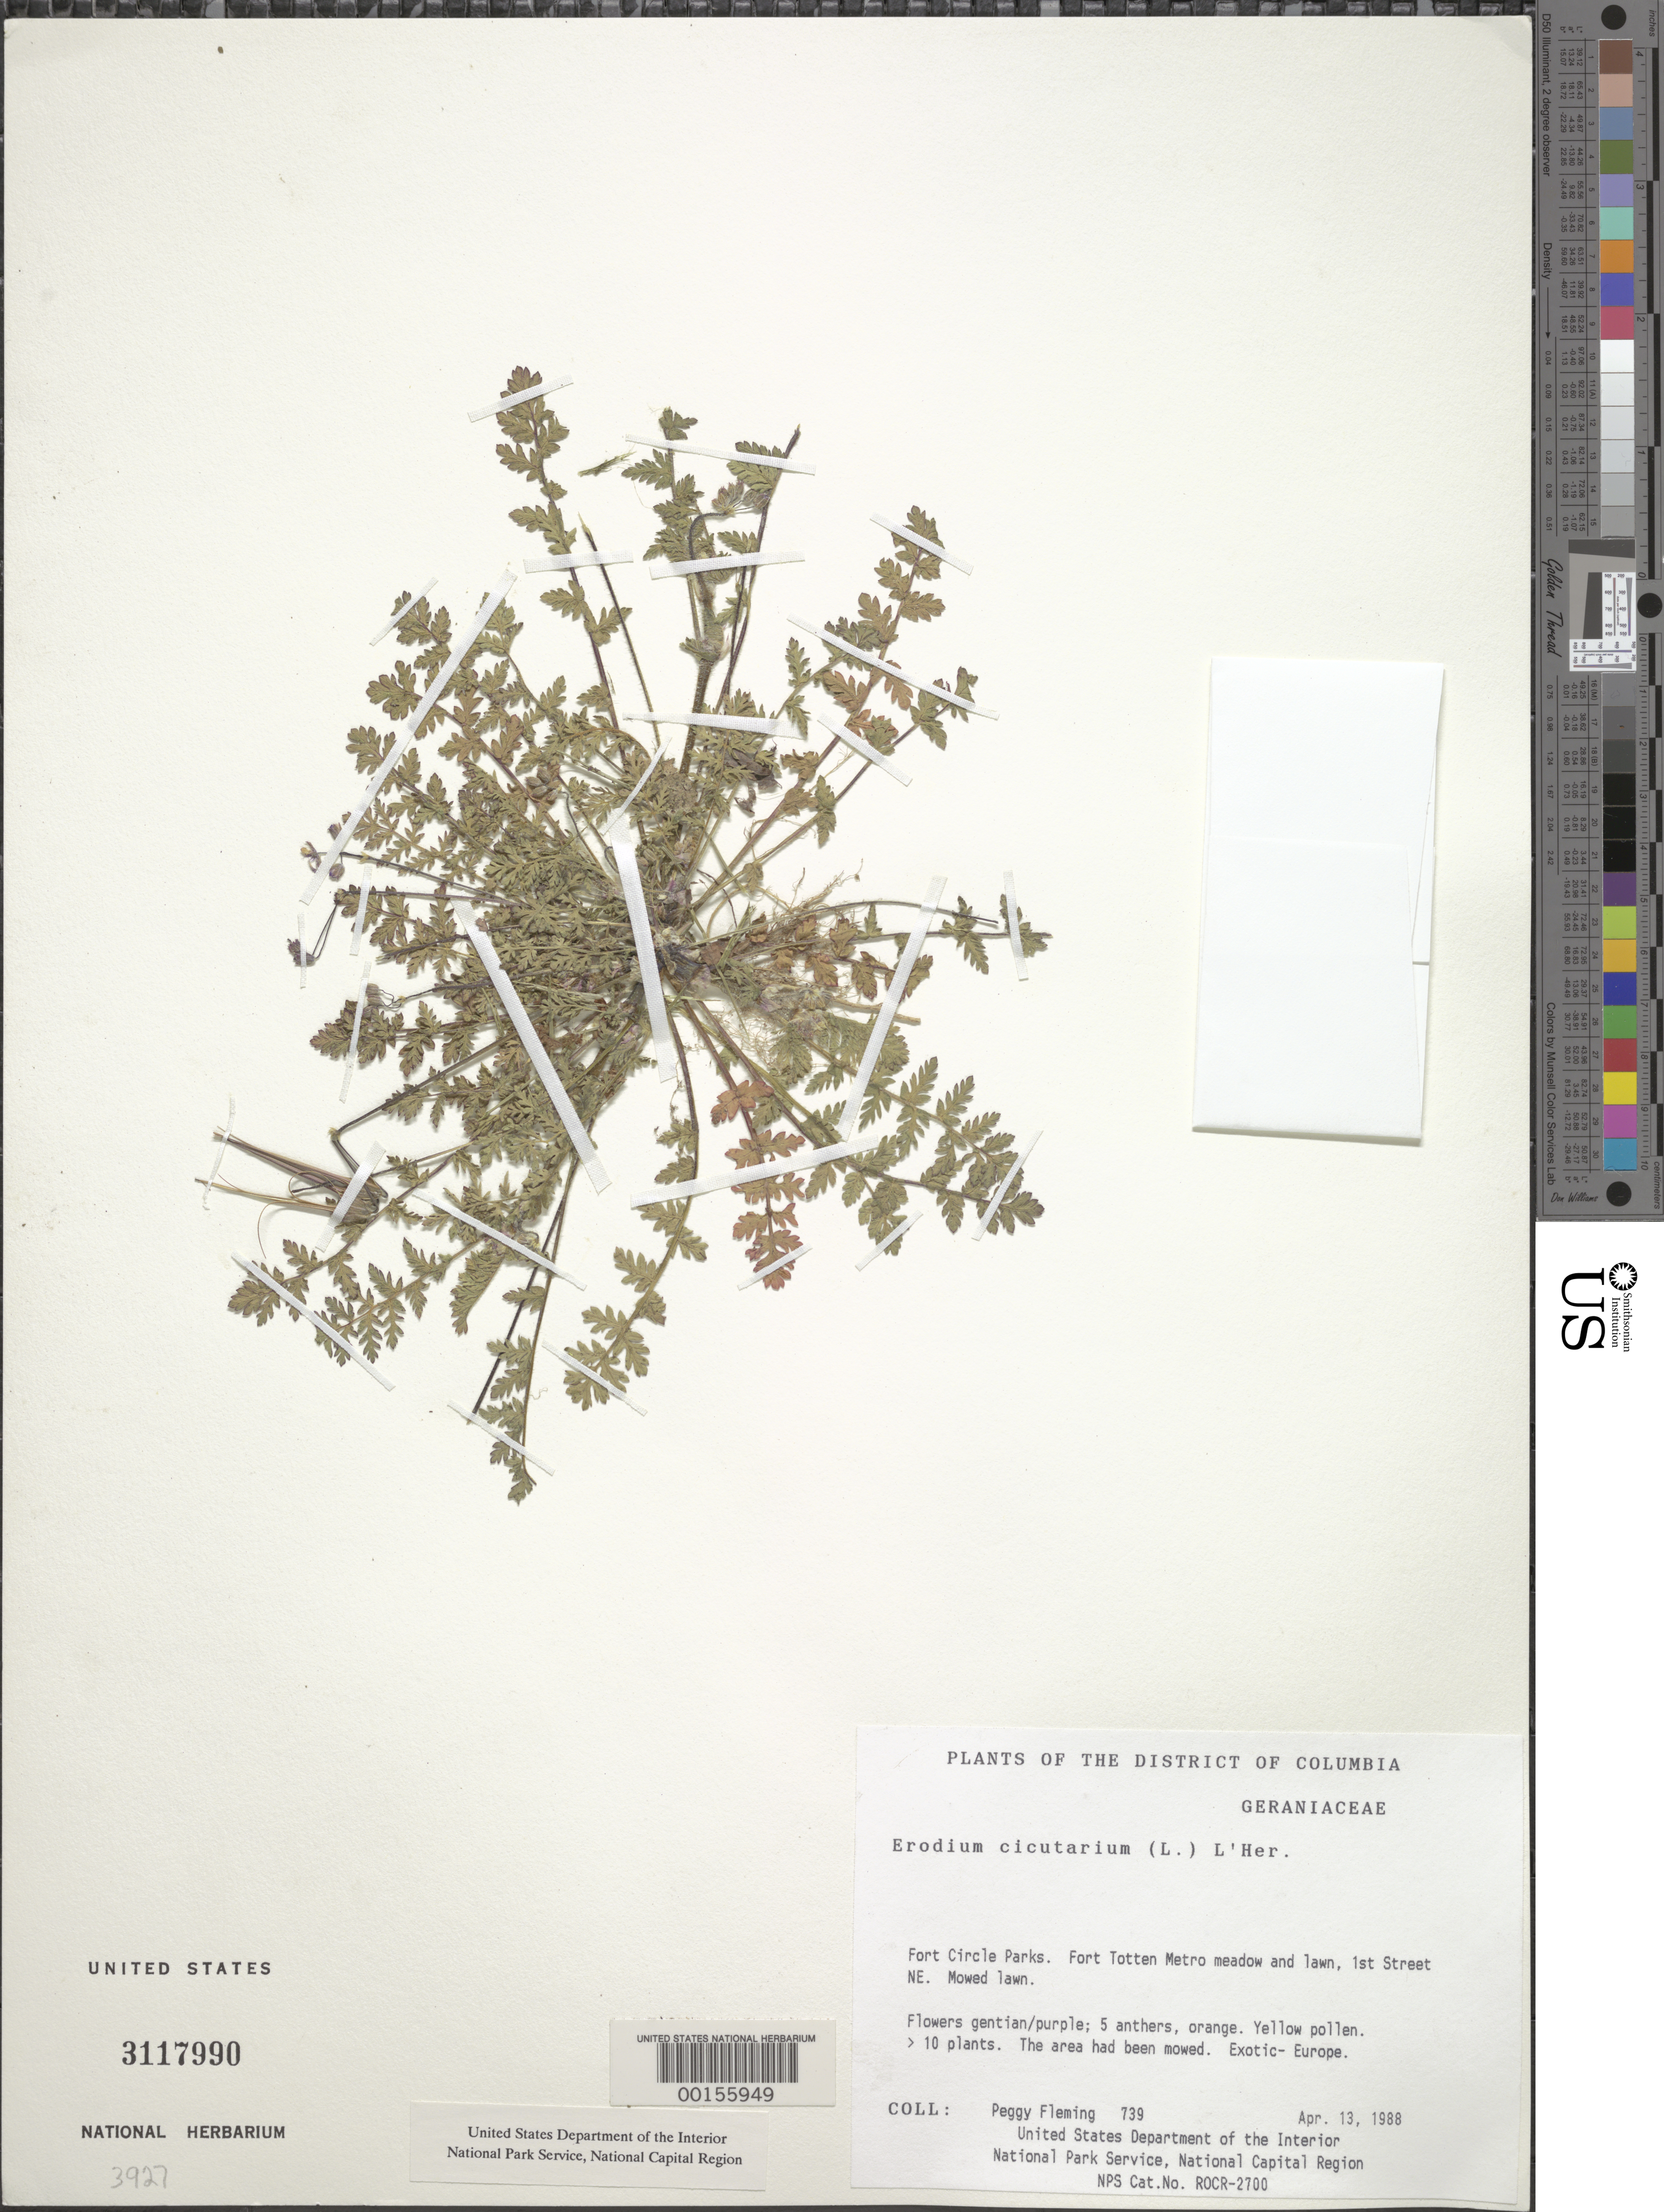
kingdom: Plantae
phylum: Tracheophyta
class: Magnoliopsida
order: Geraniales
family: Geraniaceae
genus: Erodium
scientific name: Erodium cicutarium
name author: (L.) L'Hér.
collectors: P. Fleming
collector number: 739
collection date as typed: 13 Apr 1988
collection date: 1988-04-13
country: United States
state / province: District of Columbia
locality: Fort Circle Parks, Fort Totten Metro meadow and lawn, 1st Street NE Fort Circle Parks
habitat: Mowed lawn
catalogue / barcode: US 3117990